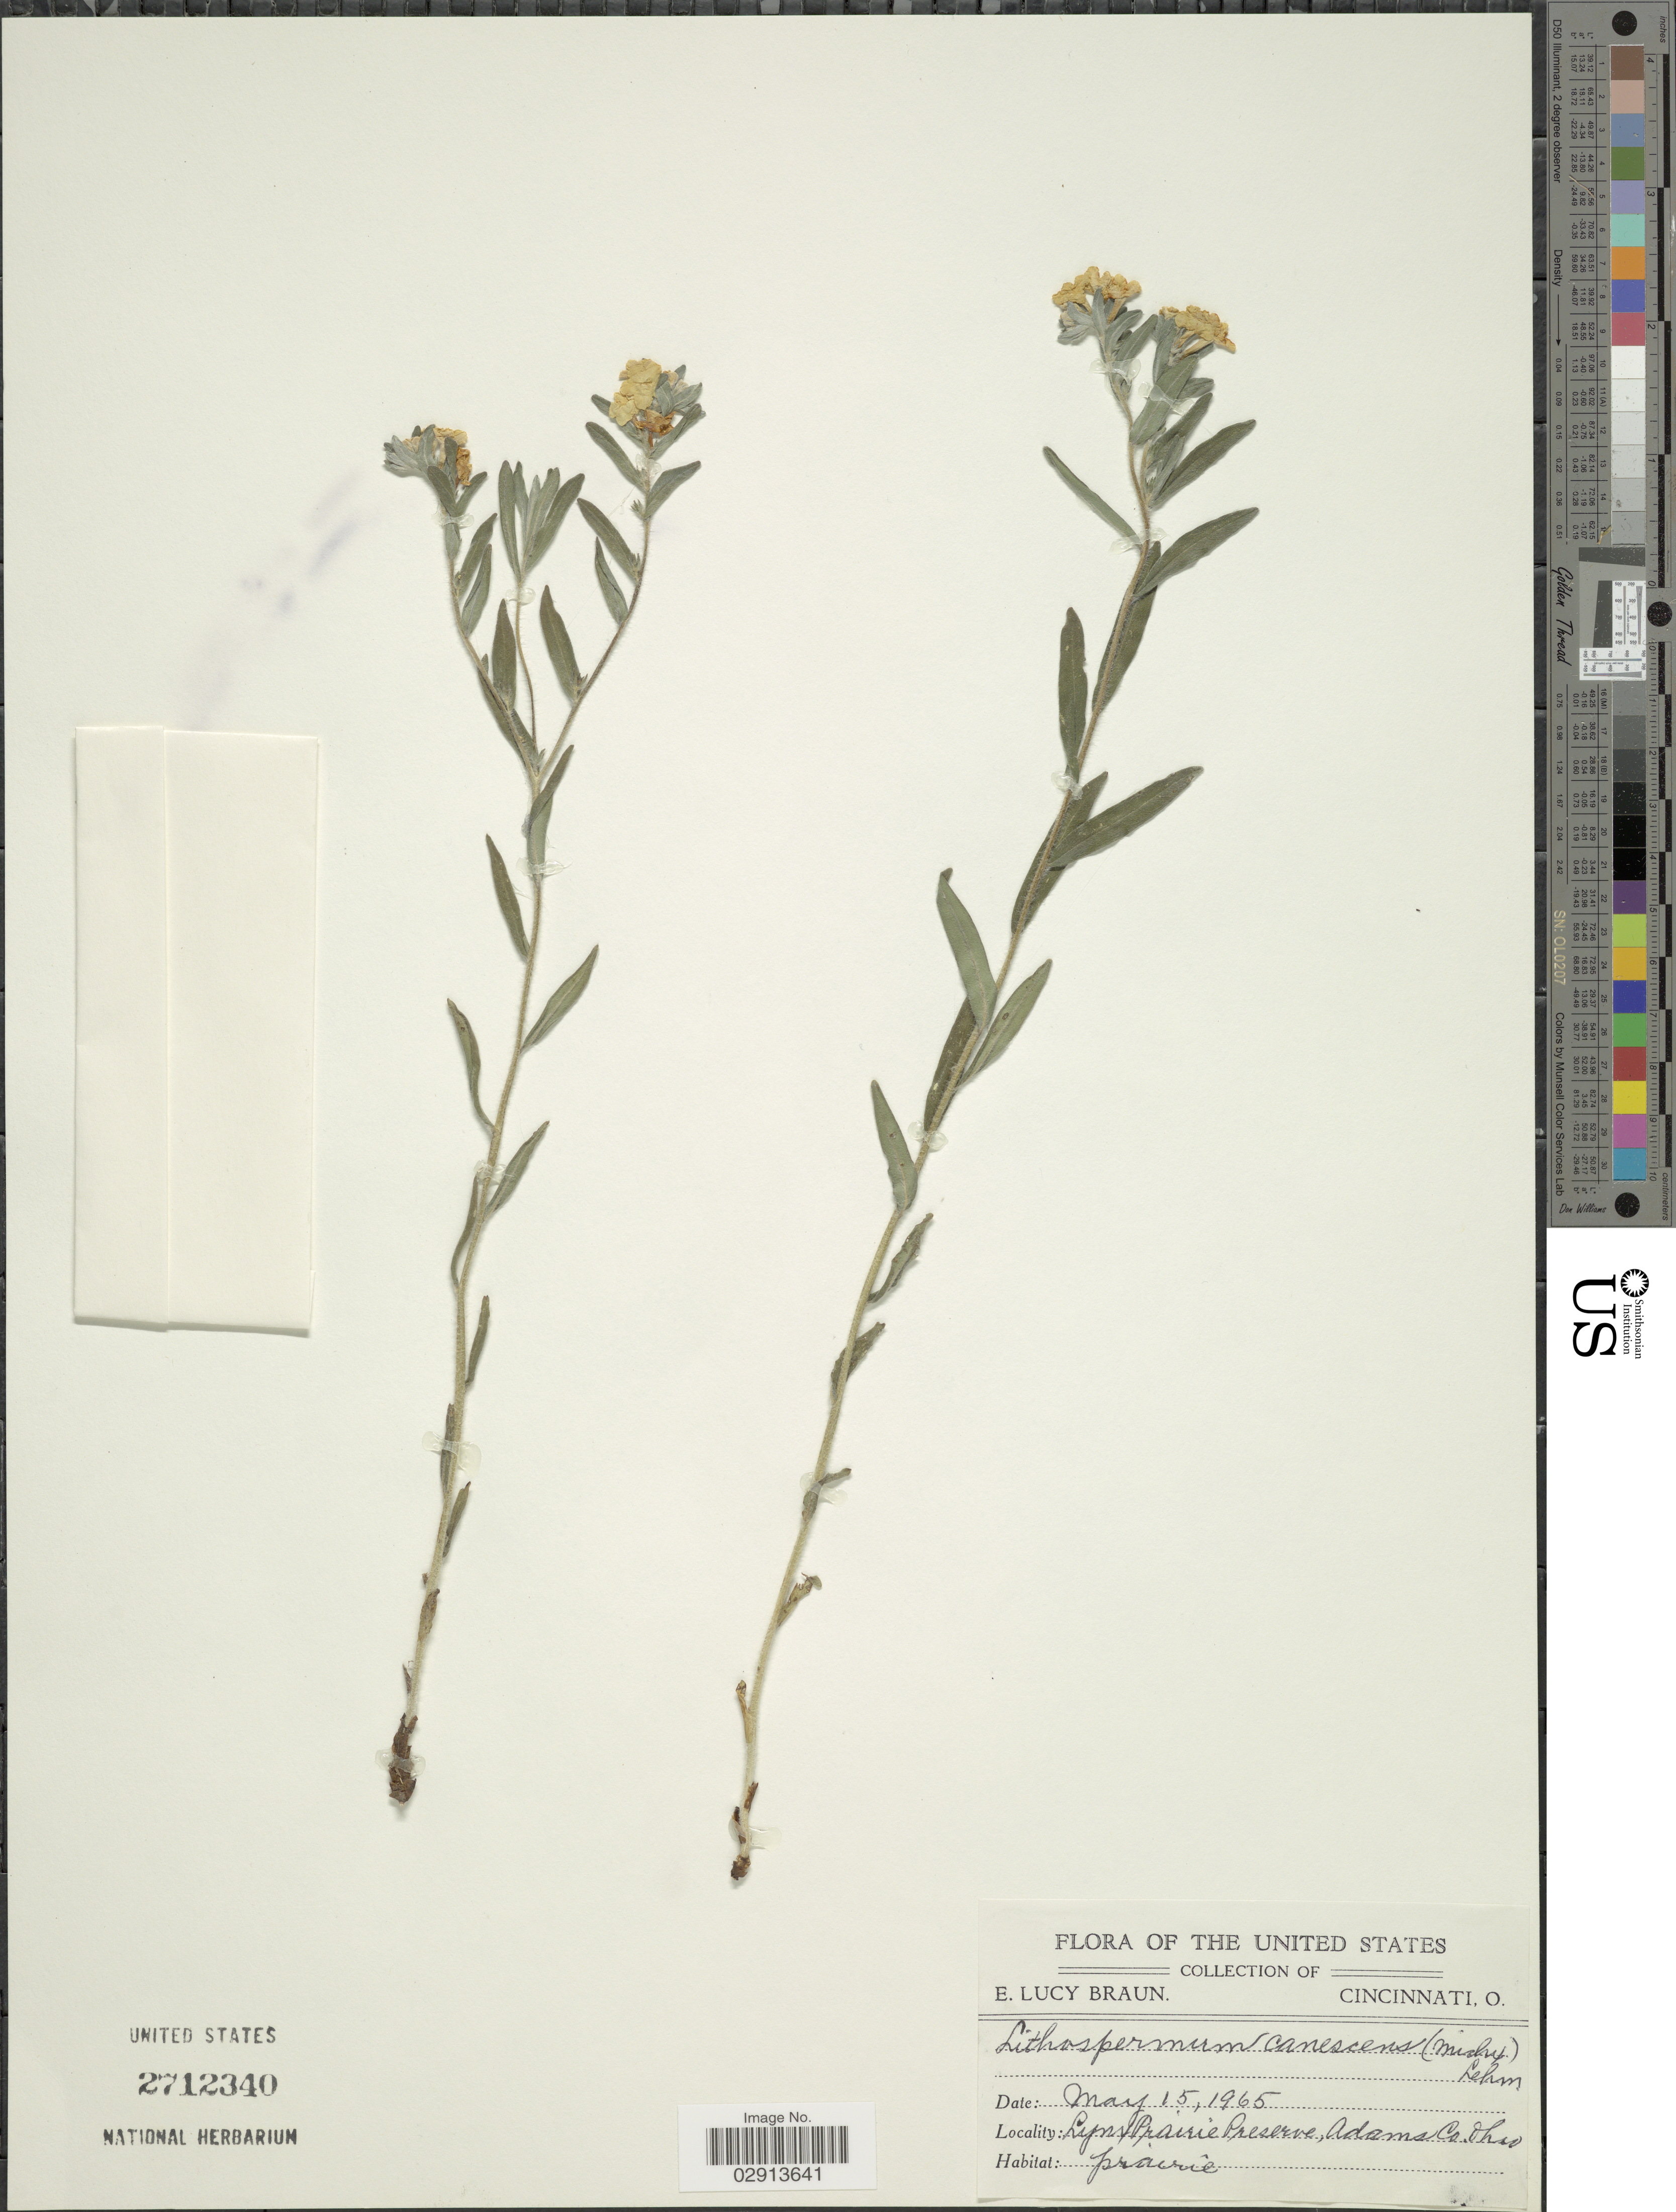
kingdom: Plantae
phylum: Tracheophyta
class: Magnoliopsida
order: Boraginales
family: Boraginaceae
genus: Lithospermum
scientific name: Lithospermum canescens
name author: (Michx.) Lehm.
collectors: E. L. Braun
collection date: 1965-08-15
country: United States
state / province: Ohio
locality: Lyns Prairie Preserve. Adams Co.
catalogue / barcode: US 2712340